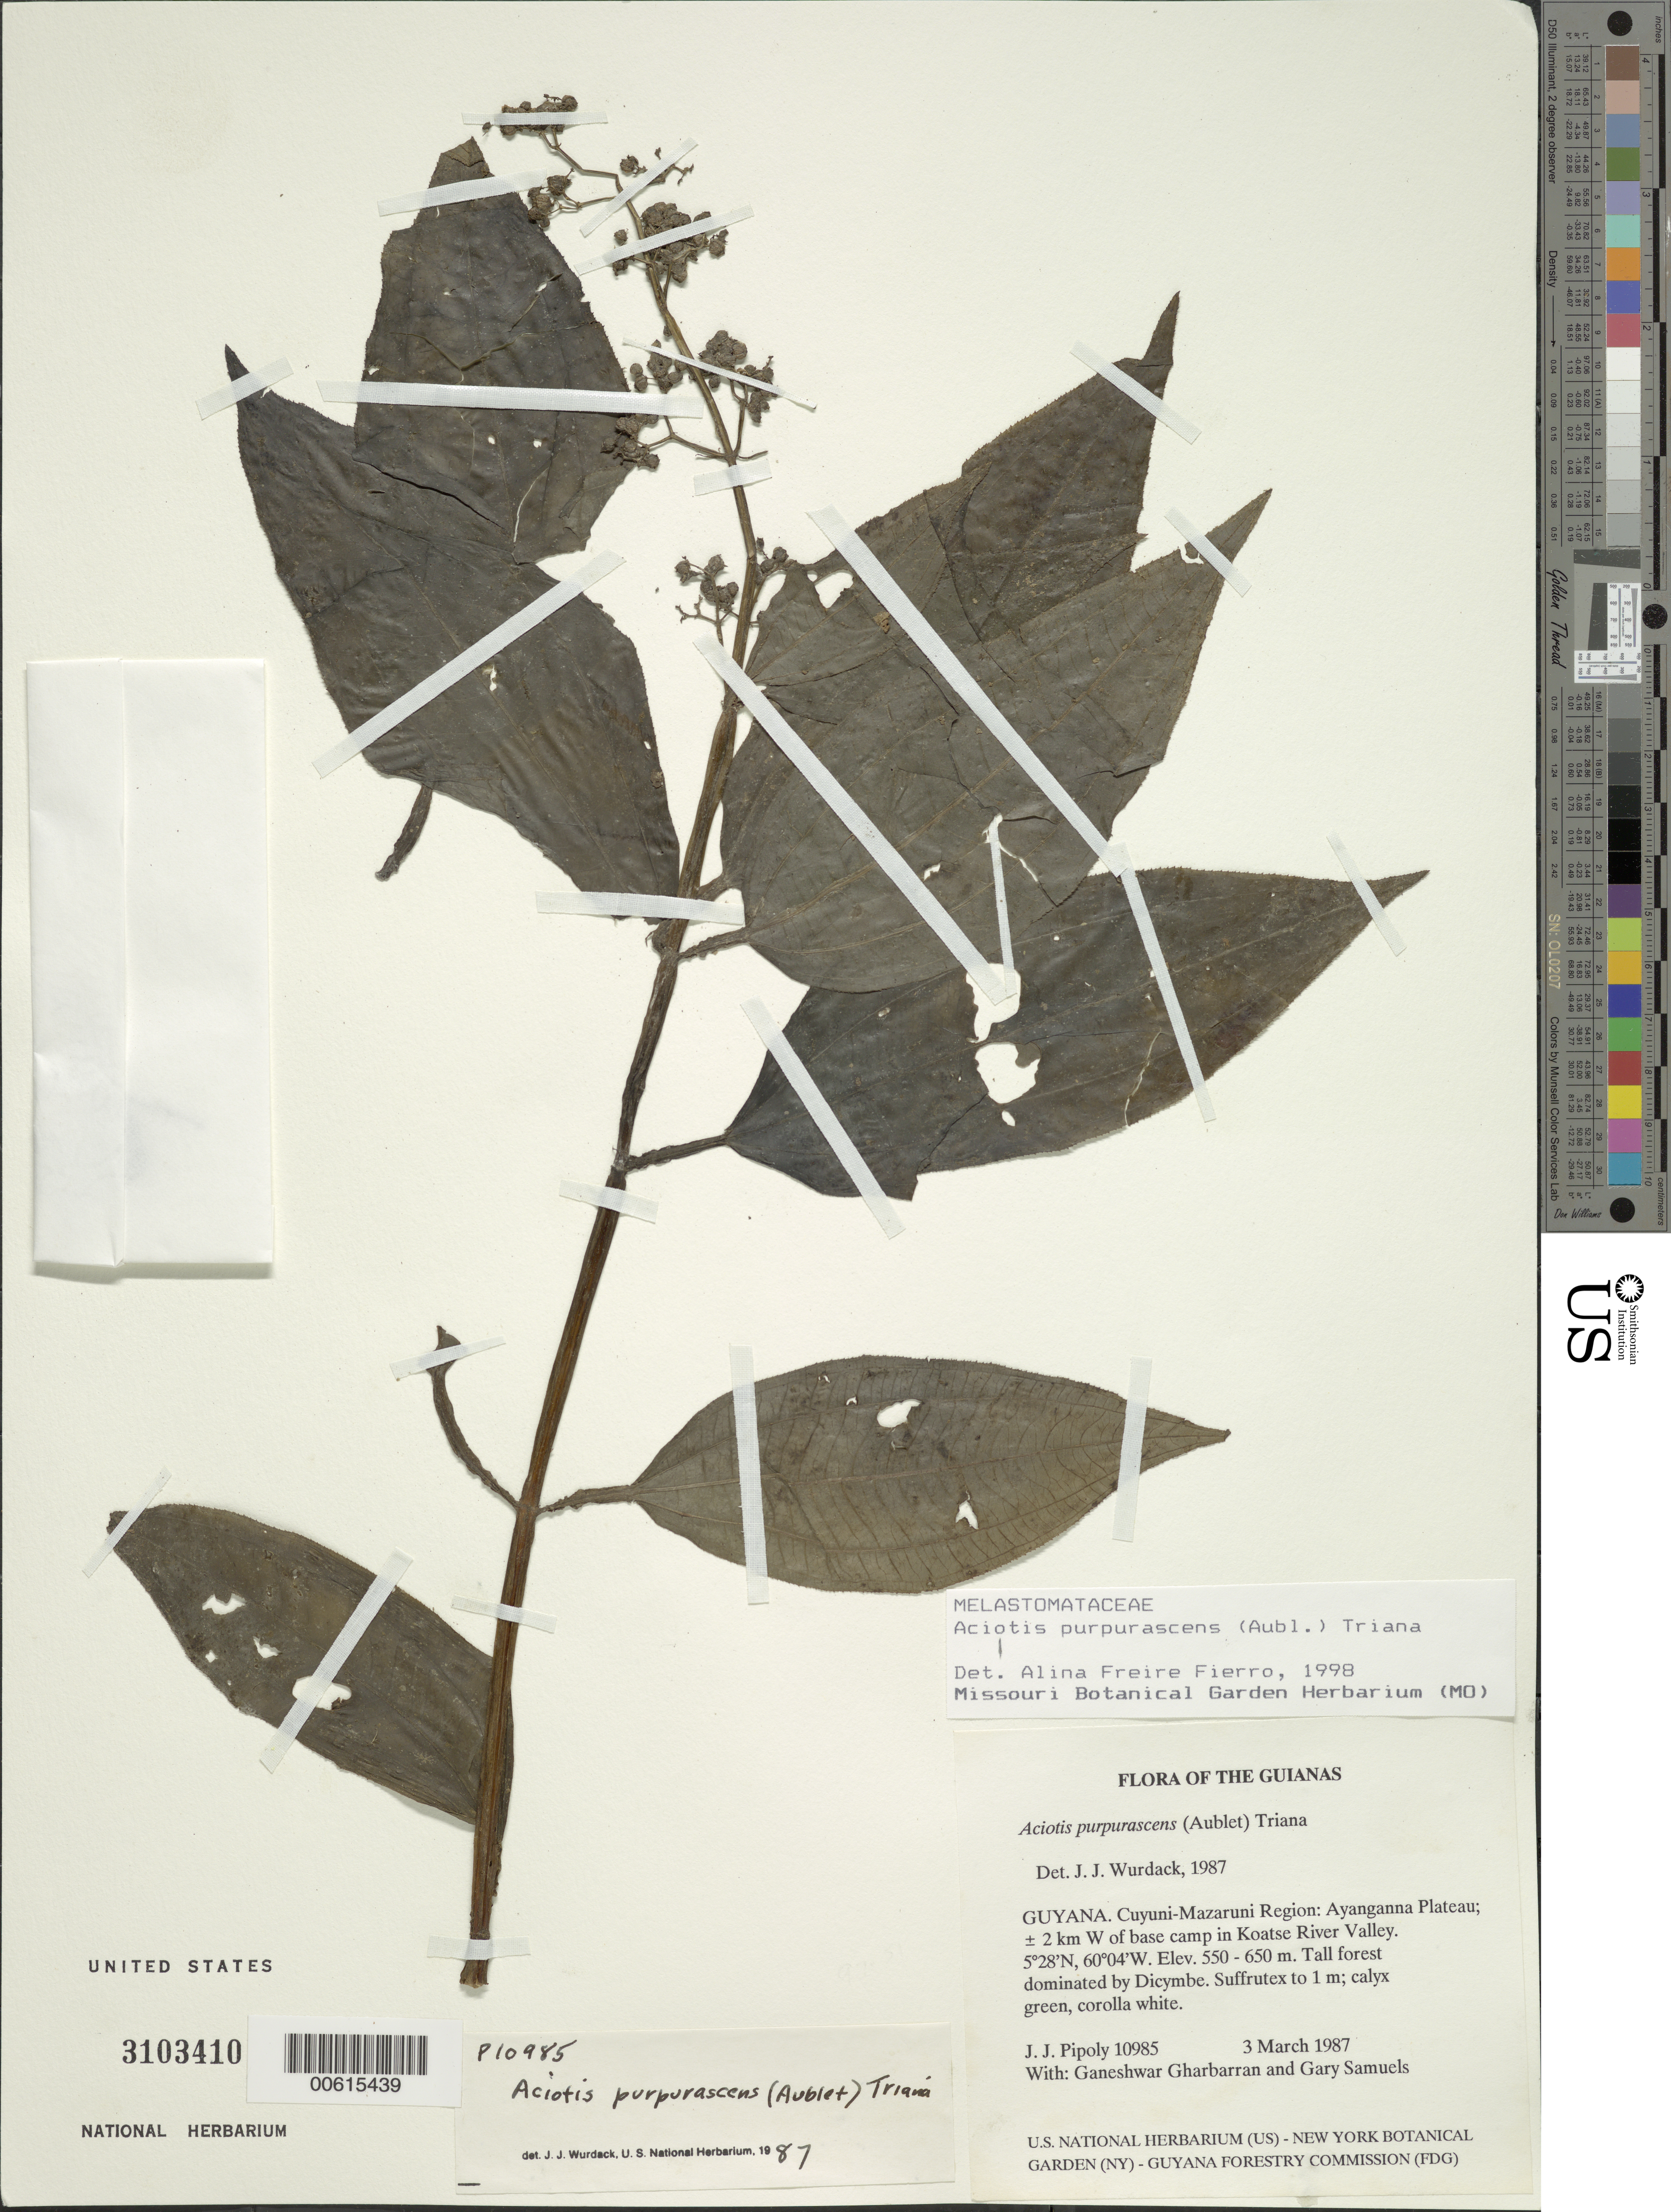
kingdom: Plantae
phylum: Tracheophyta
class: Magnoliopsida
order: Myrtales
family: Melastomataceae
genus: Aciotis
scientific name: Aciotis purpurascens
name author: (Aubl.) Triana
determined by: Freire-Fierro, A.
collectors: J. J. Pipoly, G. Gharbarran & G. Samuels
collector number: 10985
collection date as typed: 3 March 1987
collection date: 1987-03-03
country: Guyana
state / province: Cuyuni-Mazaruni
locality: Ayanganna Plateau; ± 2 km W of base camp in Koatse River Valley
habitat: Tall forest dominated by Dicymbe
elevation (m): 550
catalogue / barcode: US 3103410